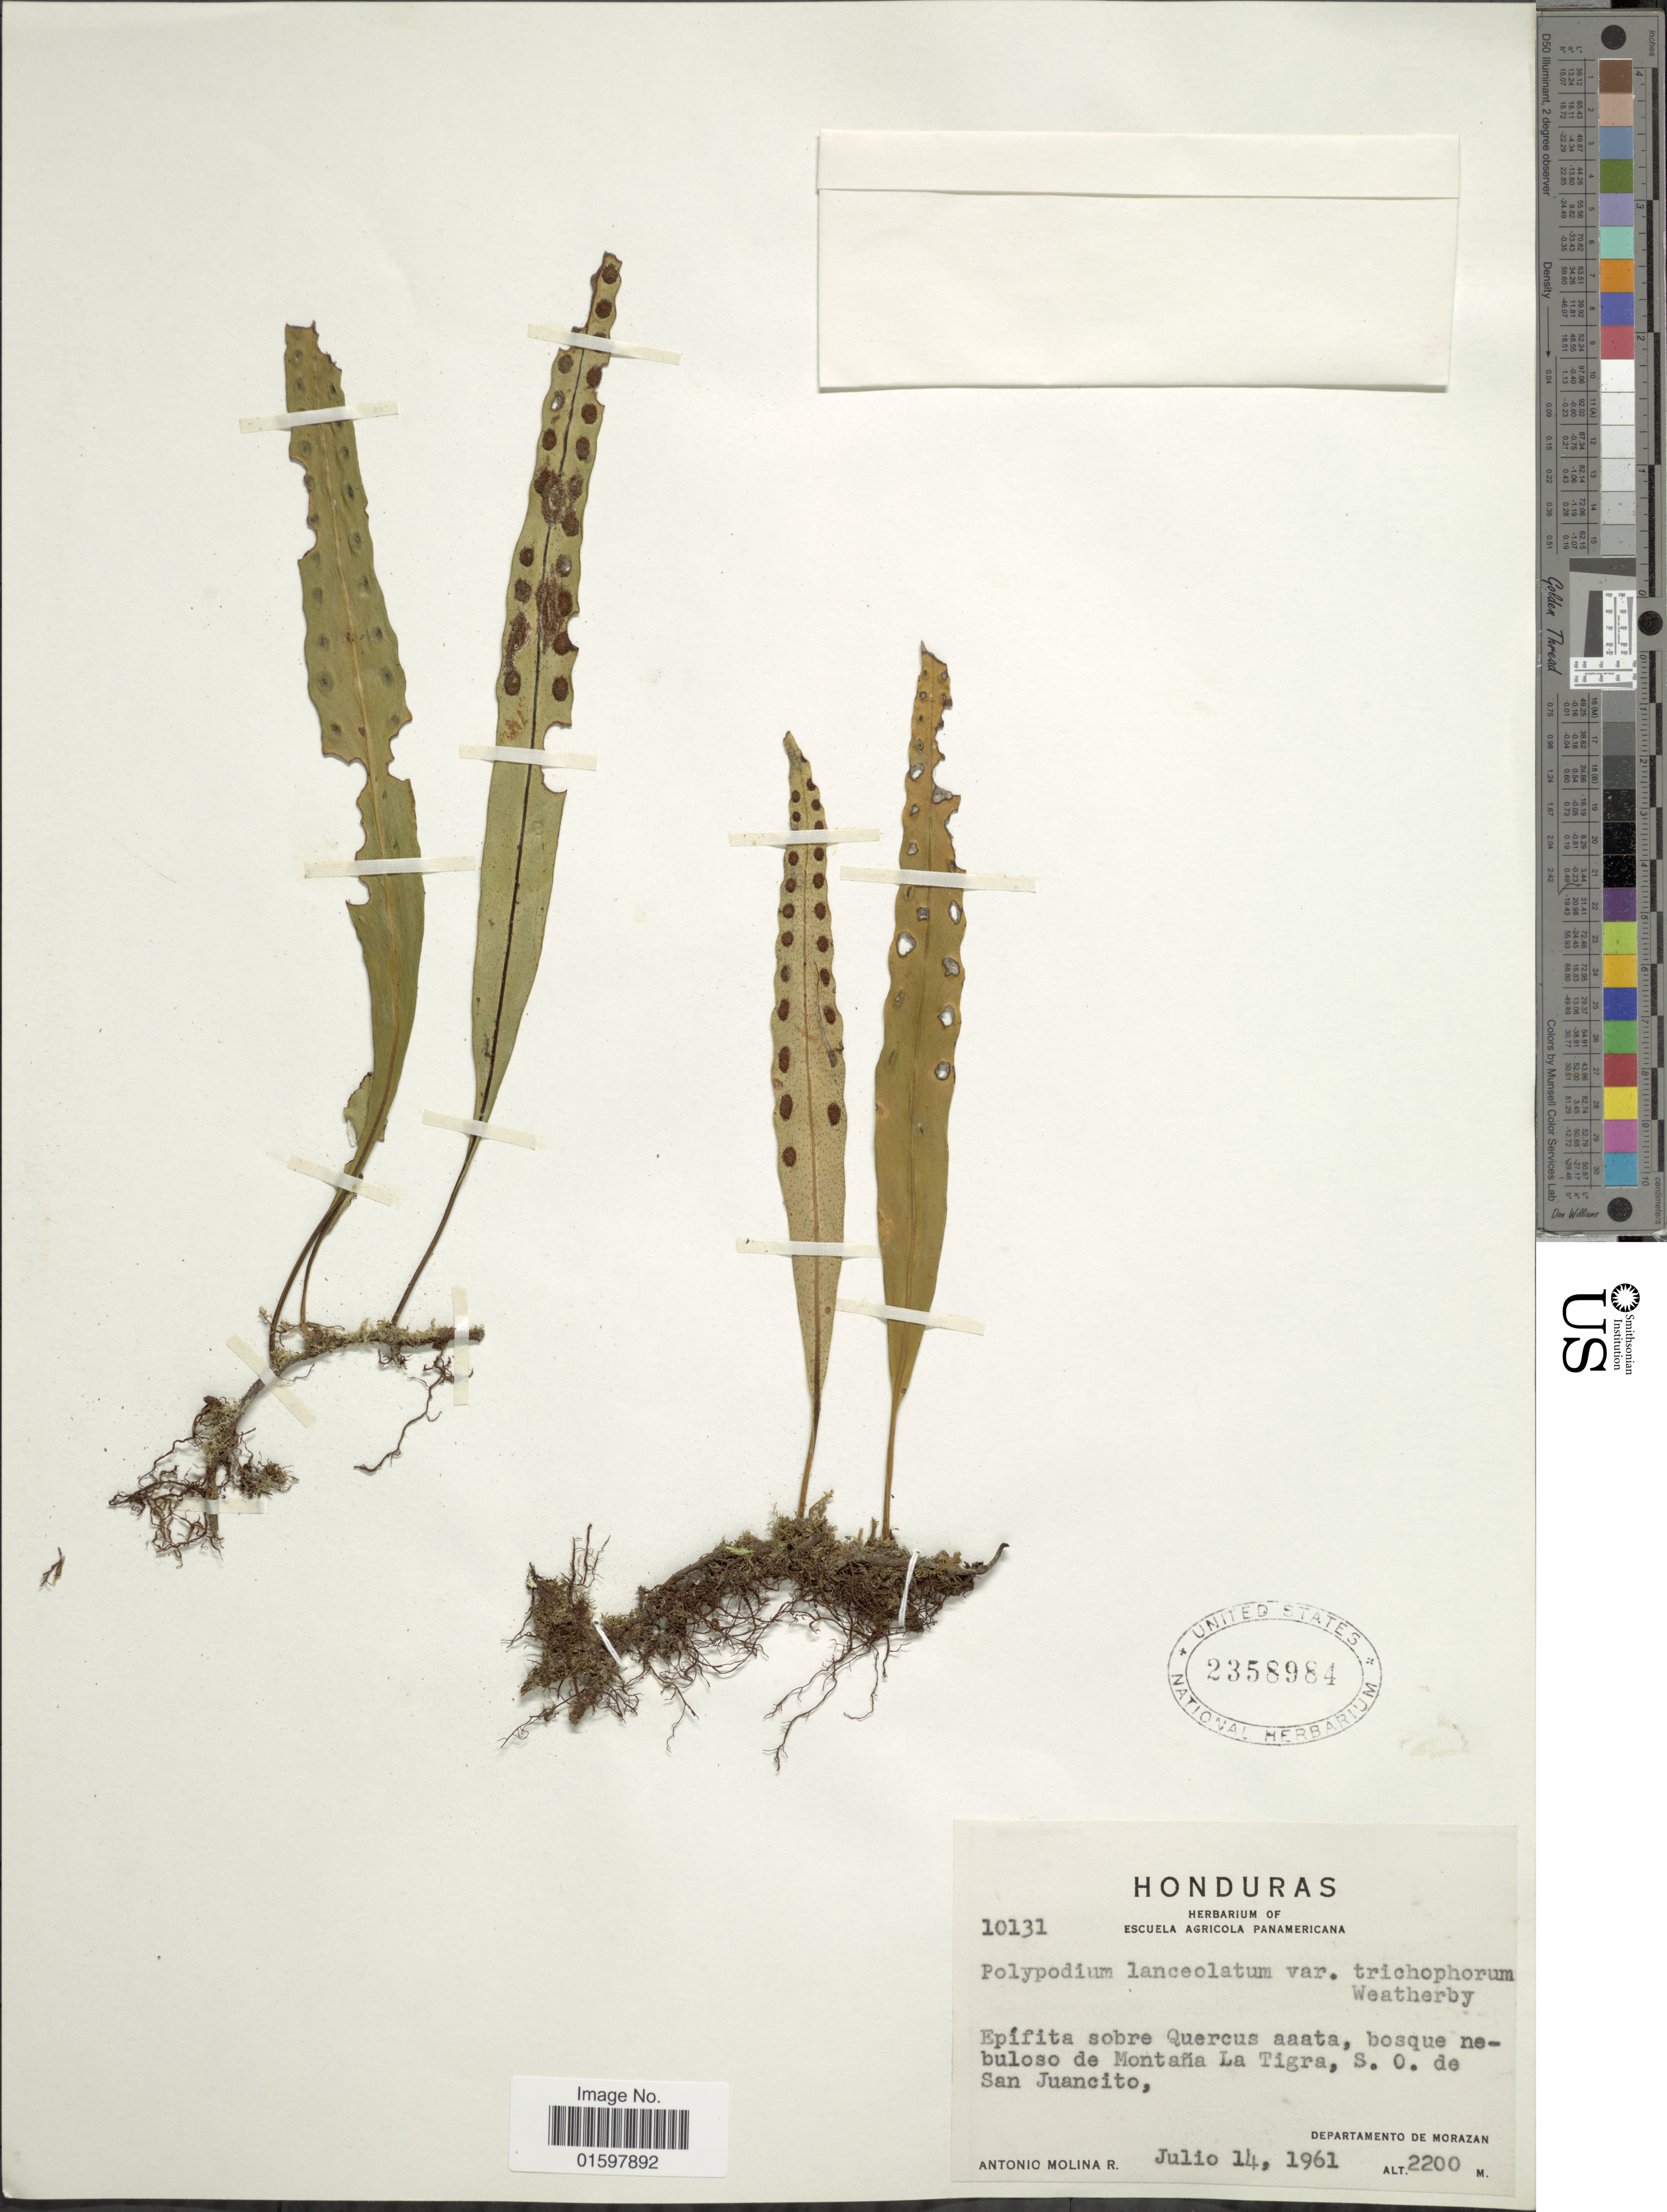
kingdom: Plantae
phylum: Tracheophyta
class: Polypodiopsida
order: Polypodiales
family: Polypodiaceae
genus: Pleopeltis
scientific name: Pleopeltis mexicana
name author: (Fée) Mickel & Beitel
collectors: A. Molina R.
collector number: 10131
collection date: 1961-07-14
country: Honduras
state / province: Fco. Morazán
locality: Epífita sobre Quercus aaata, bosque nebuloso de Montaña La Tigra, S.O. de San Juancito, Department de Morazan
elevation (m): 2200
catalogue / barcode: US 2358984